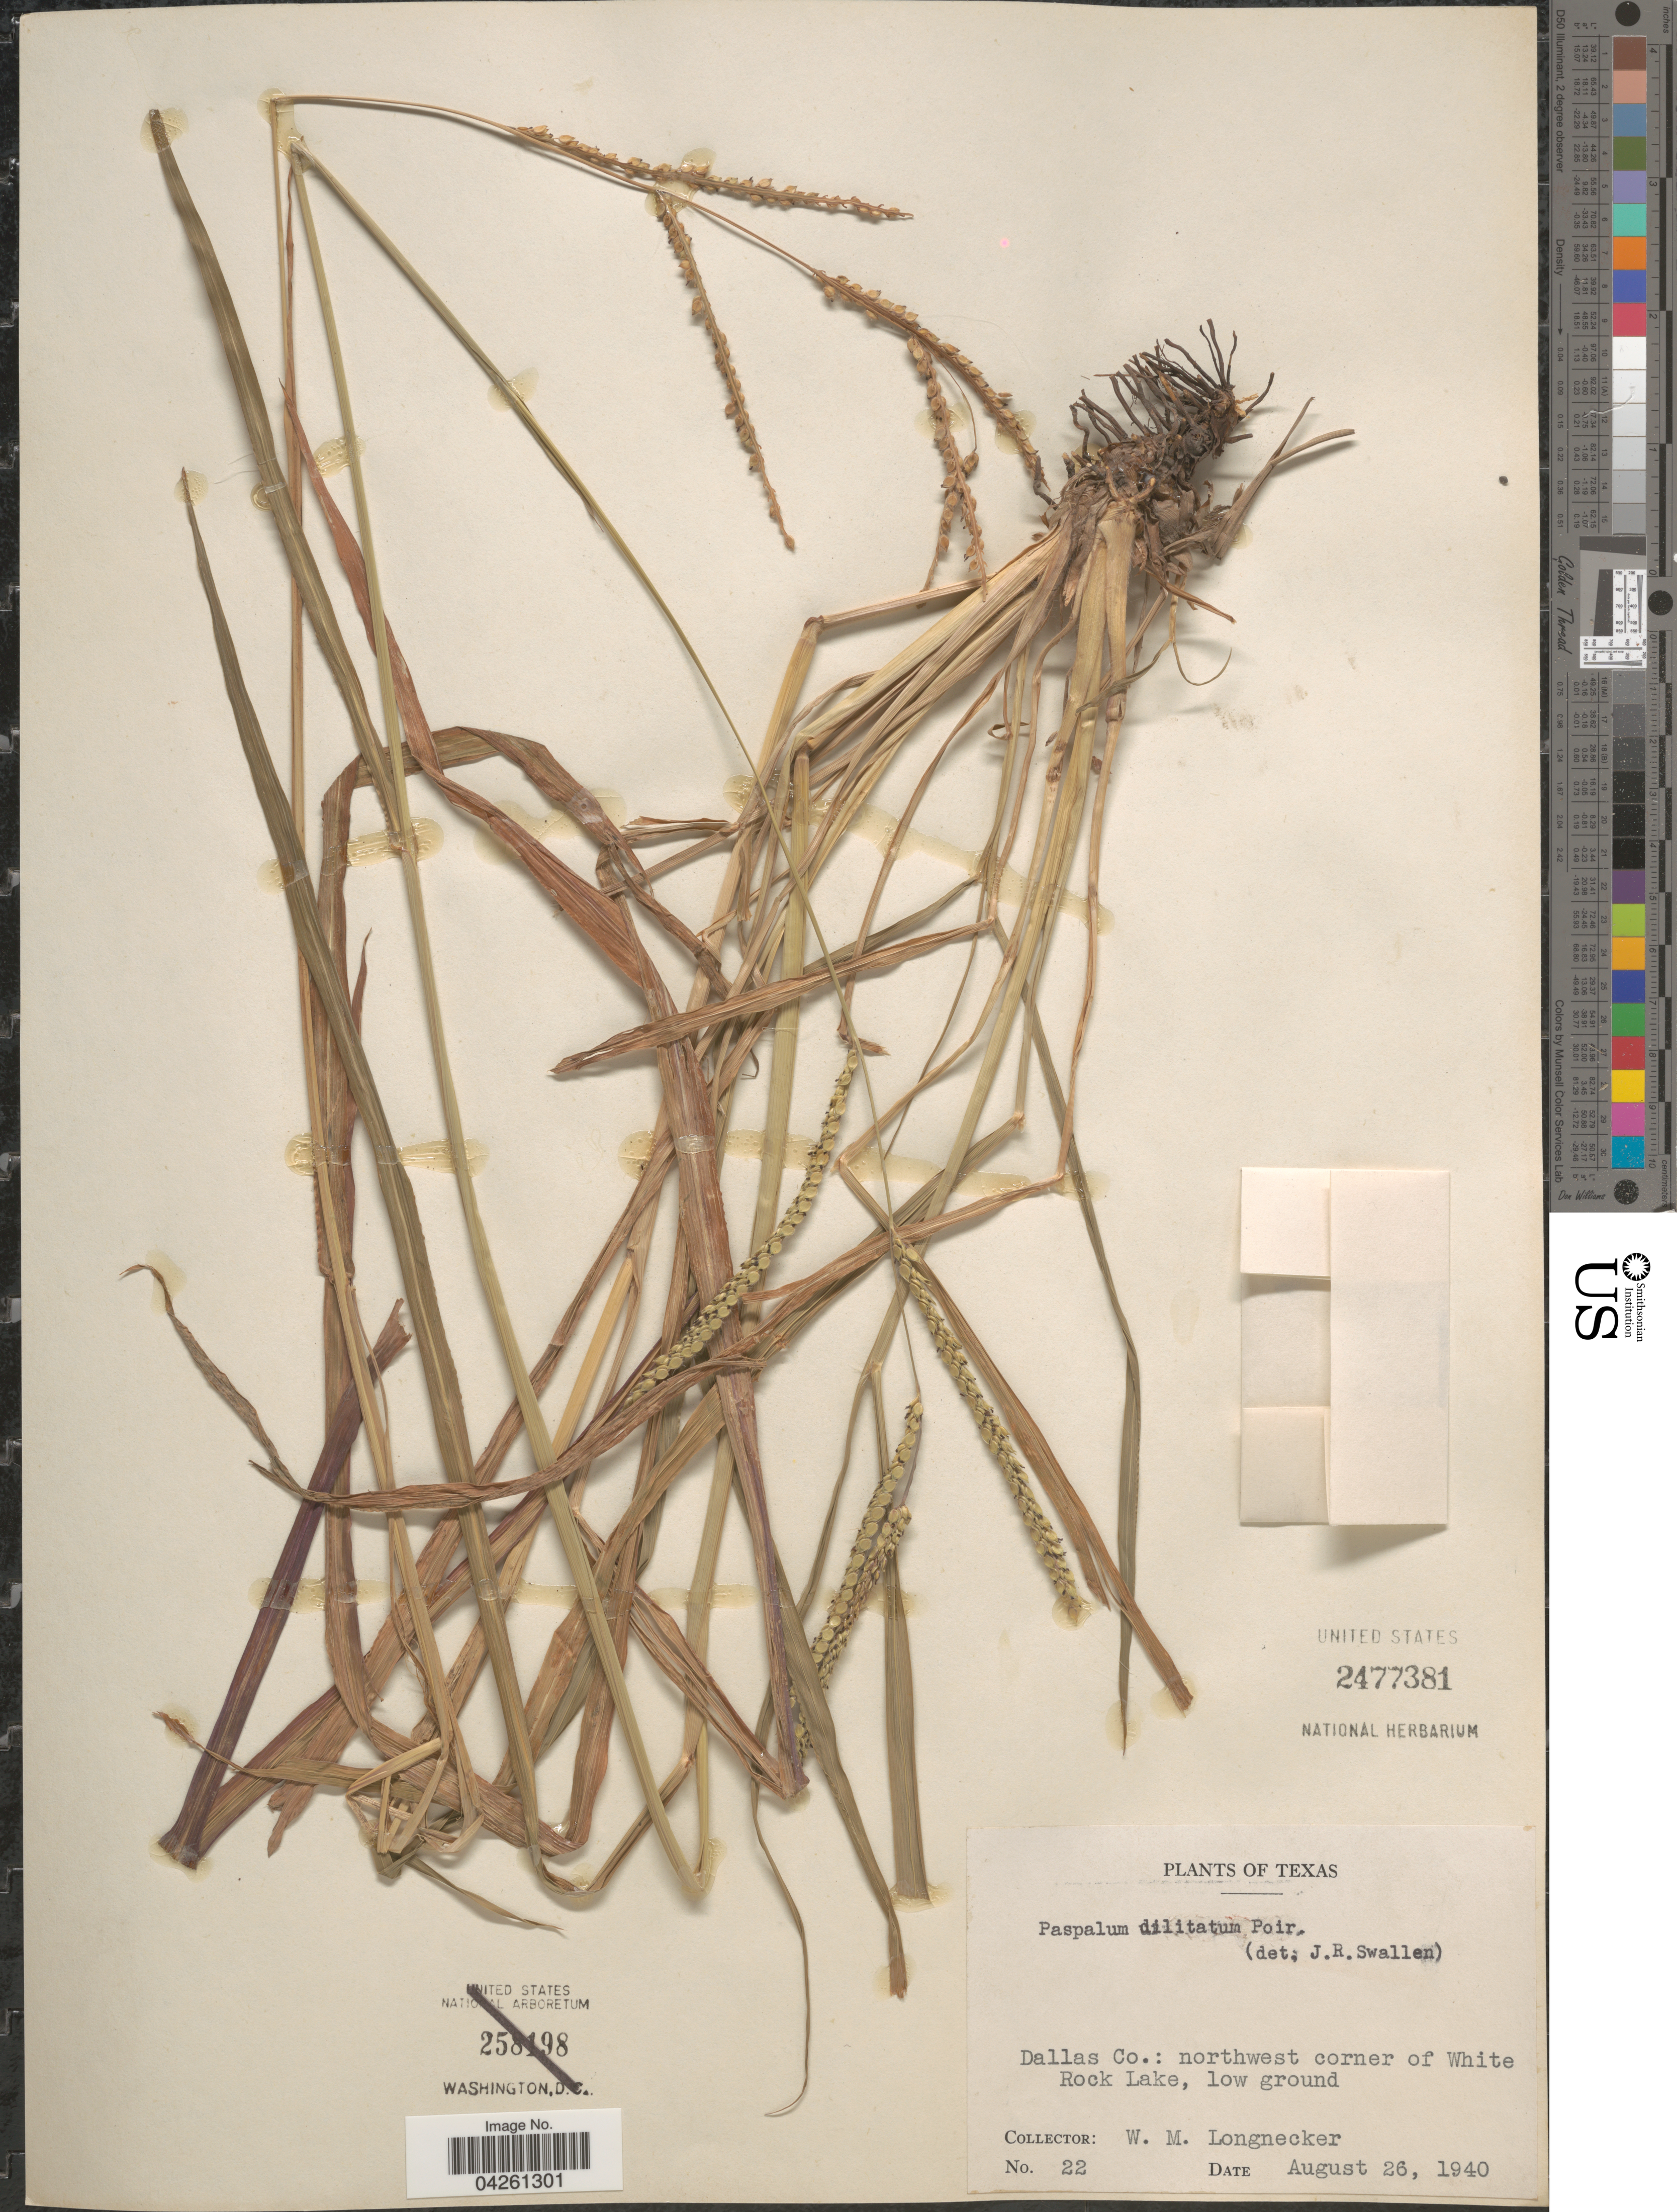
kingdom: Plantae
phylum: Tracheophyta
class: Liliopsida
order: Poales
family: Poaceae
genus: Paspalum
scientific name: Paspalum dilatatum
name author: Poir.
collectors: W. Longnecker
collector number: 22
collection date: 1940-08-26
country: United States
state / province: Texas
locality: Dallas Co.: northwest corner of White Rock Lake, low ground.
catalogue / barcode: US 2477381